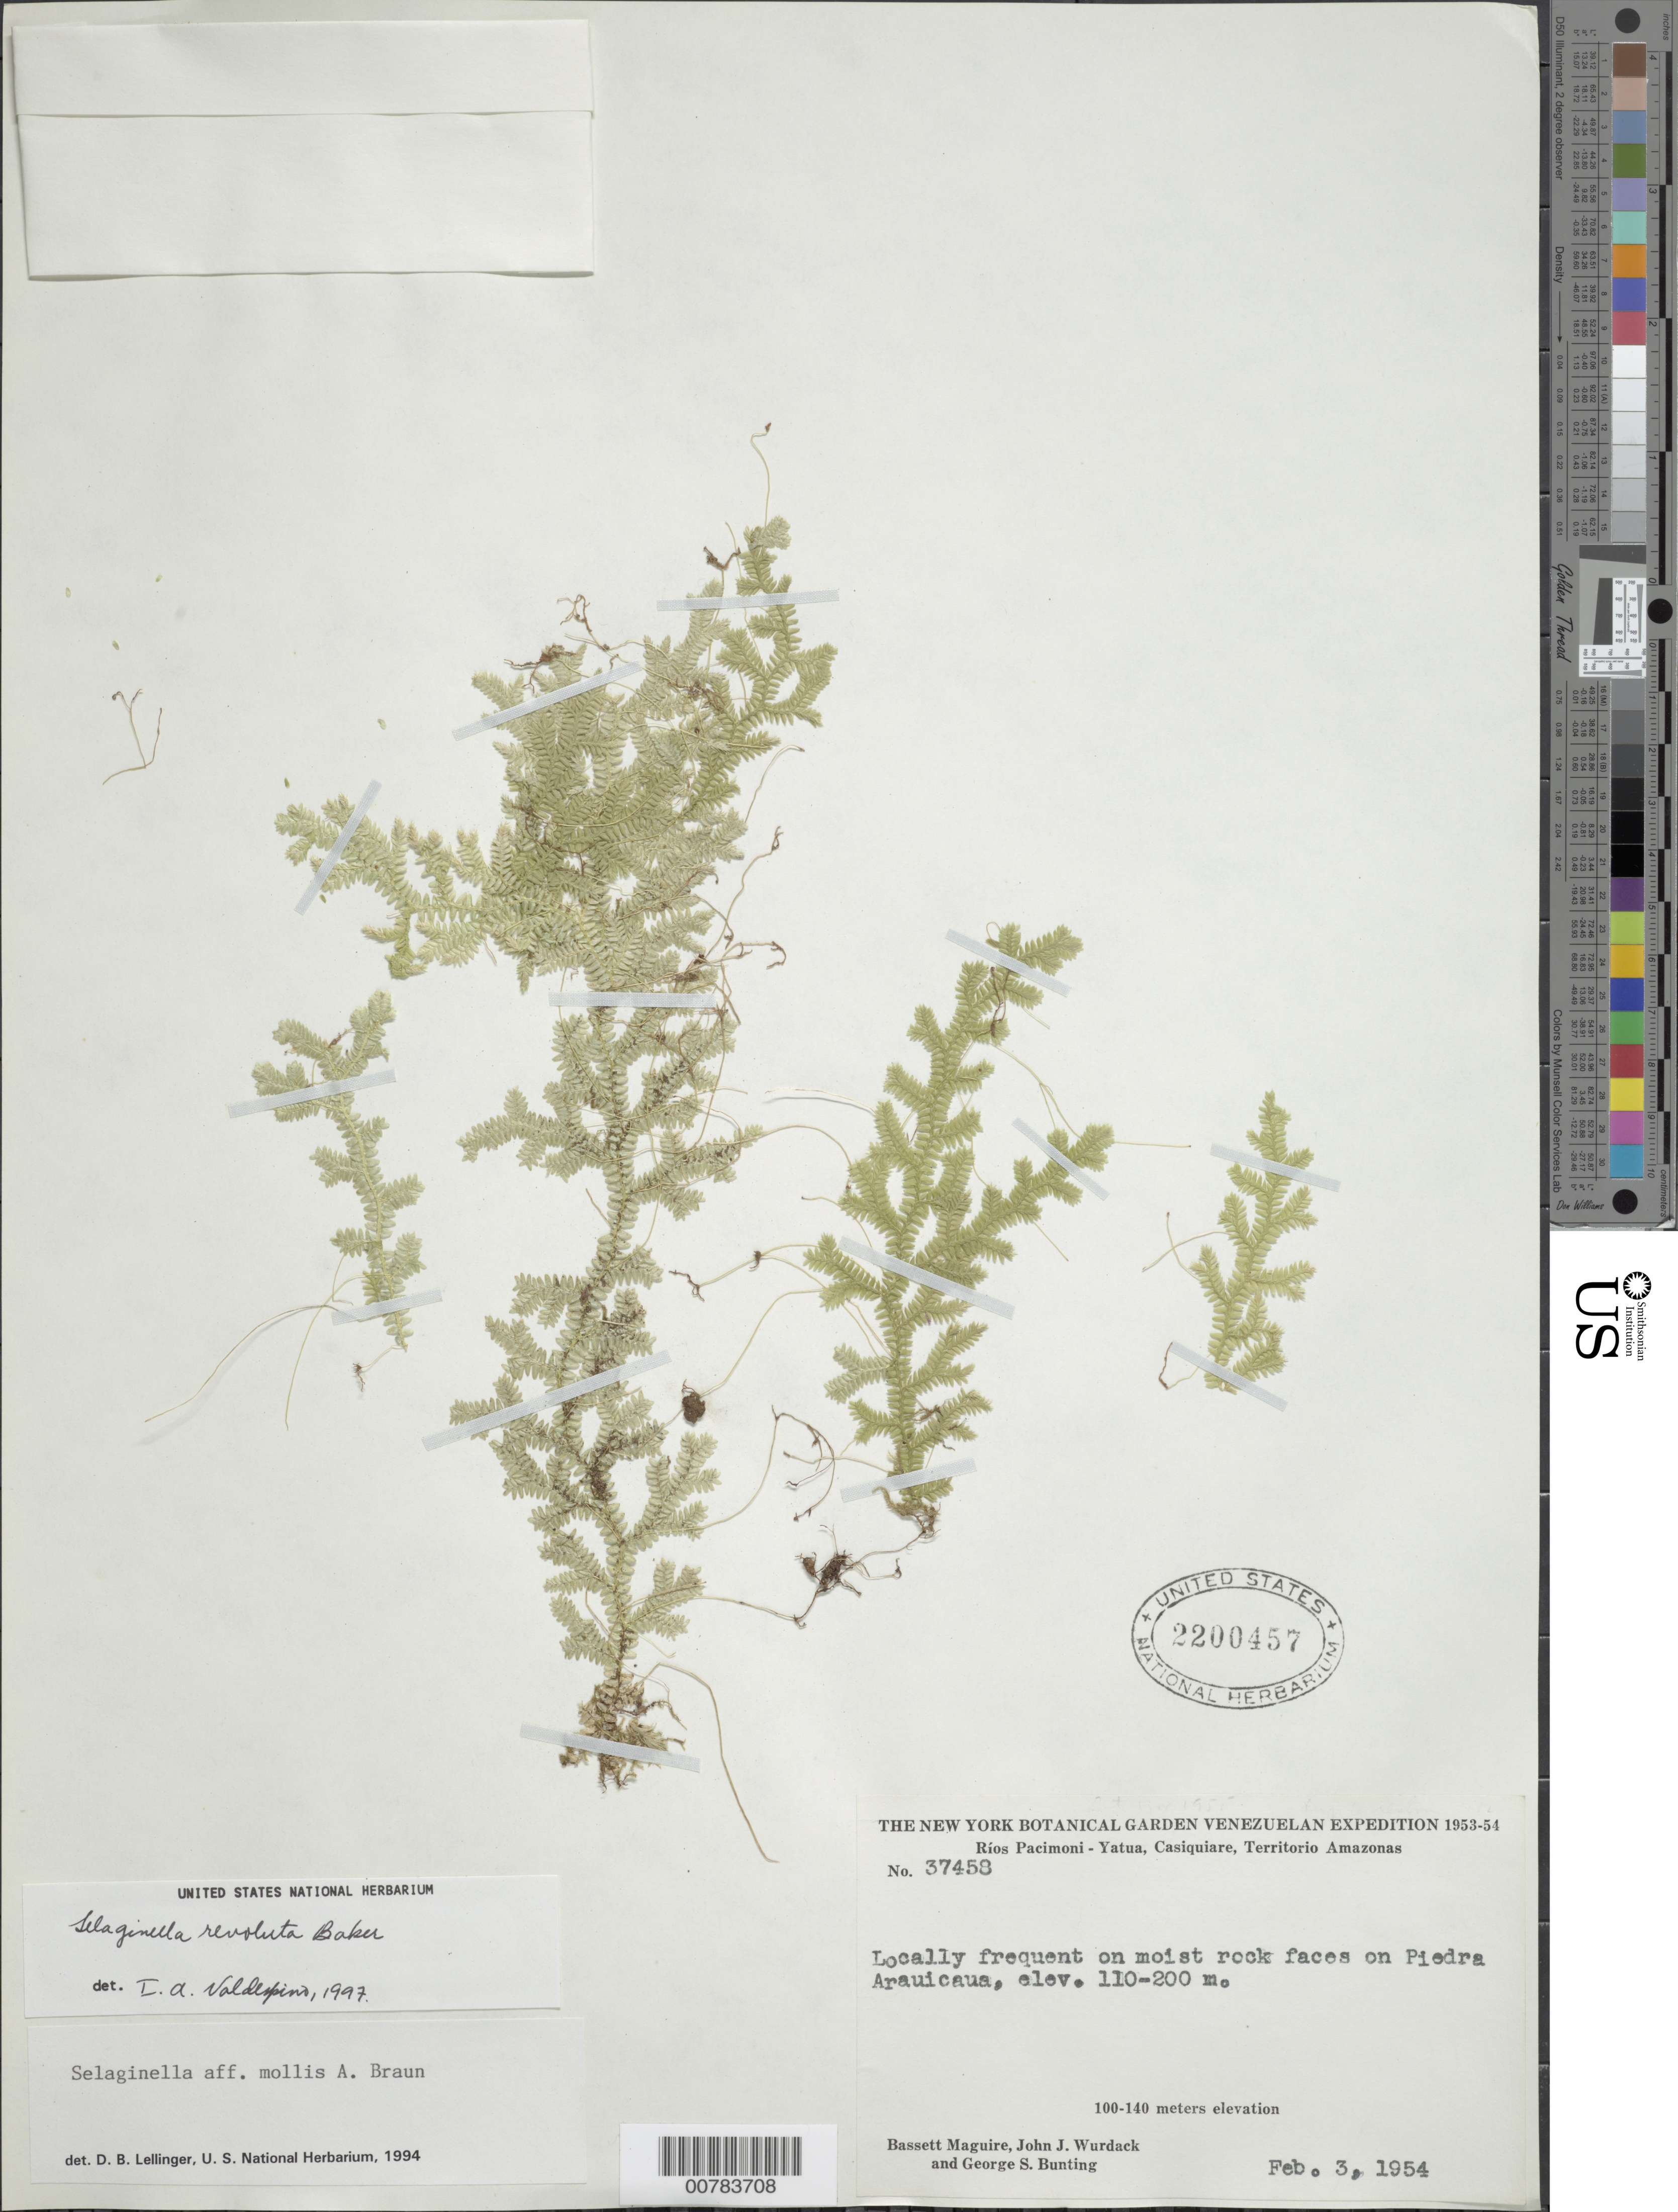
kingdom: Plantae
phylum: Tracheophyta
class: Lycopodiopsida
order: Selaginellales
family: Selaginellaceae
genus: Selaginella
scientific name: Selaginella revoluta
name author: Baker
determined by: Valdepino, I. A.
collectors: B. Maguire, J. J. Wurdack & G. S. Bunting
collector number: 37458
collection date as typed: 3-Feb-54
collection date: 1954-02-03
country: Venezuela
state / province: Amazonas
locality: Ríos Pacimoni - Yatua, Casiquiare, Piedra Arauicaua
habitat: Moist rock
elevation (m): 110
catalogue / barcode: US 2200457